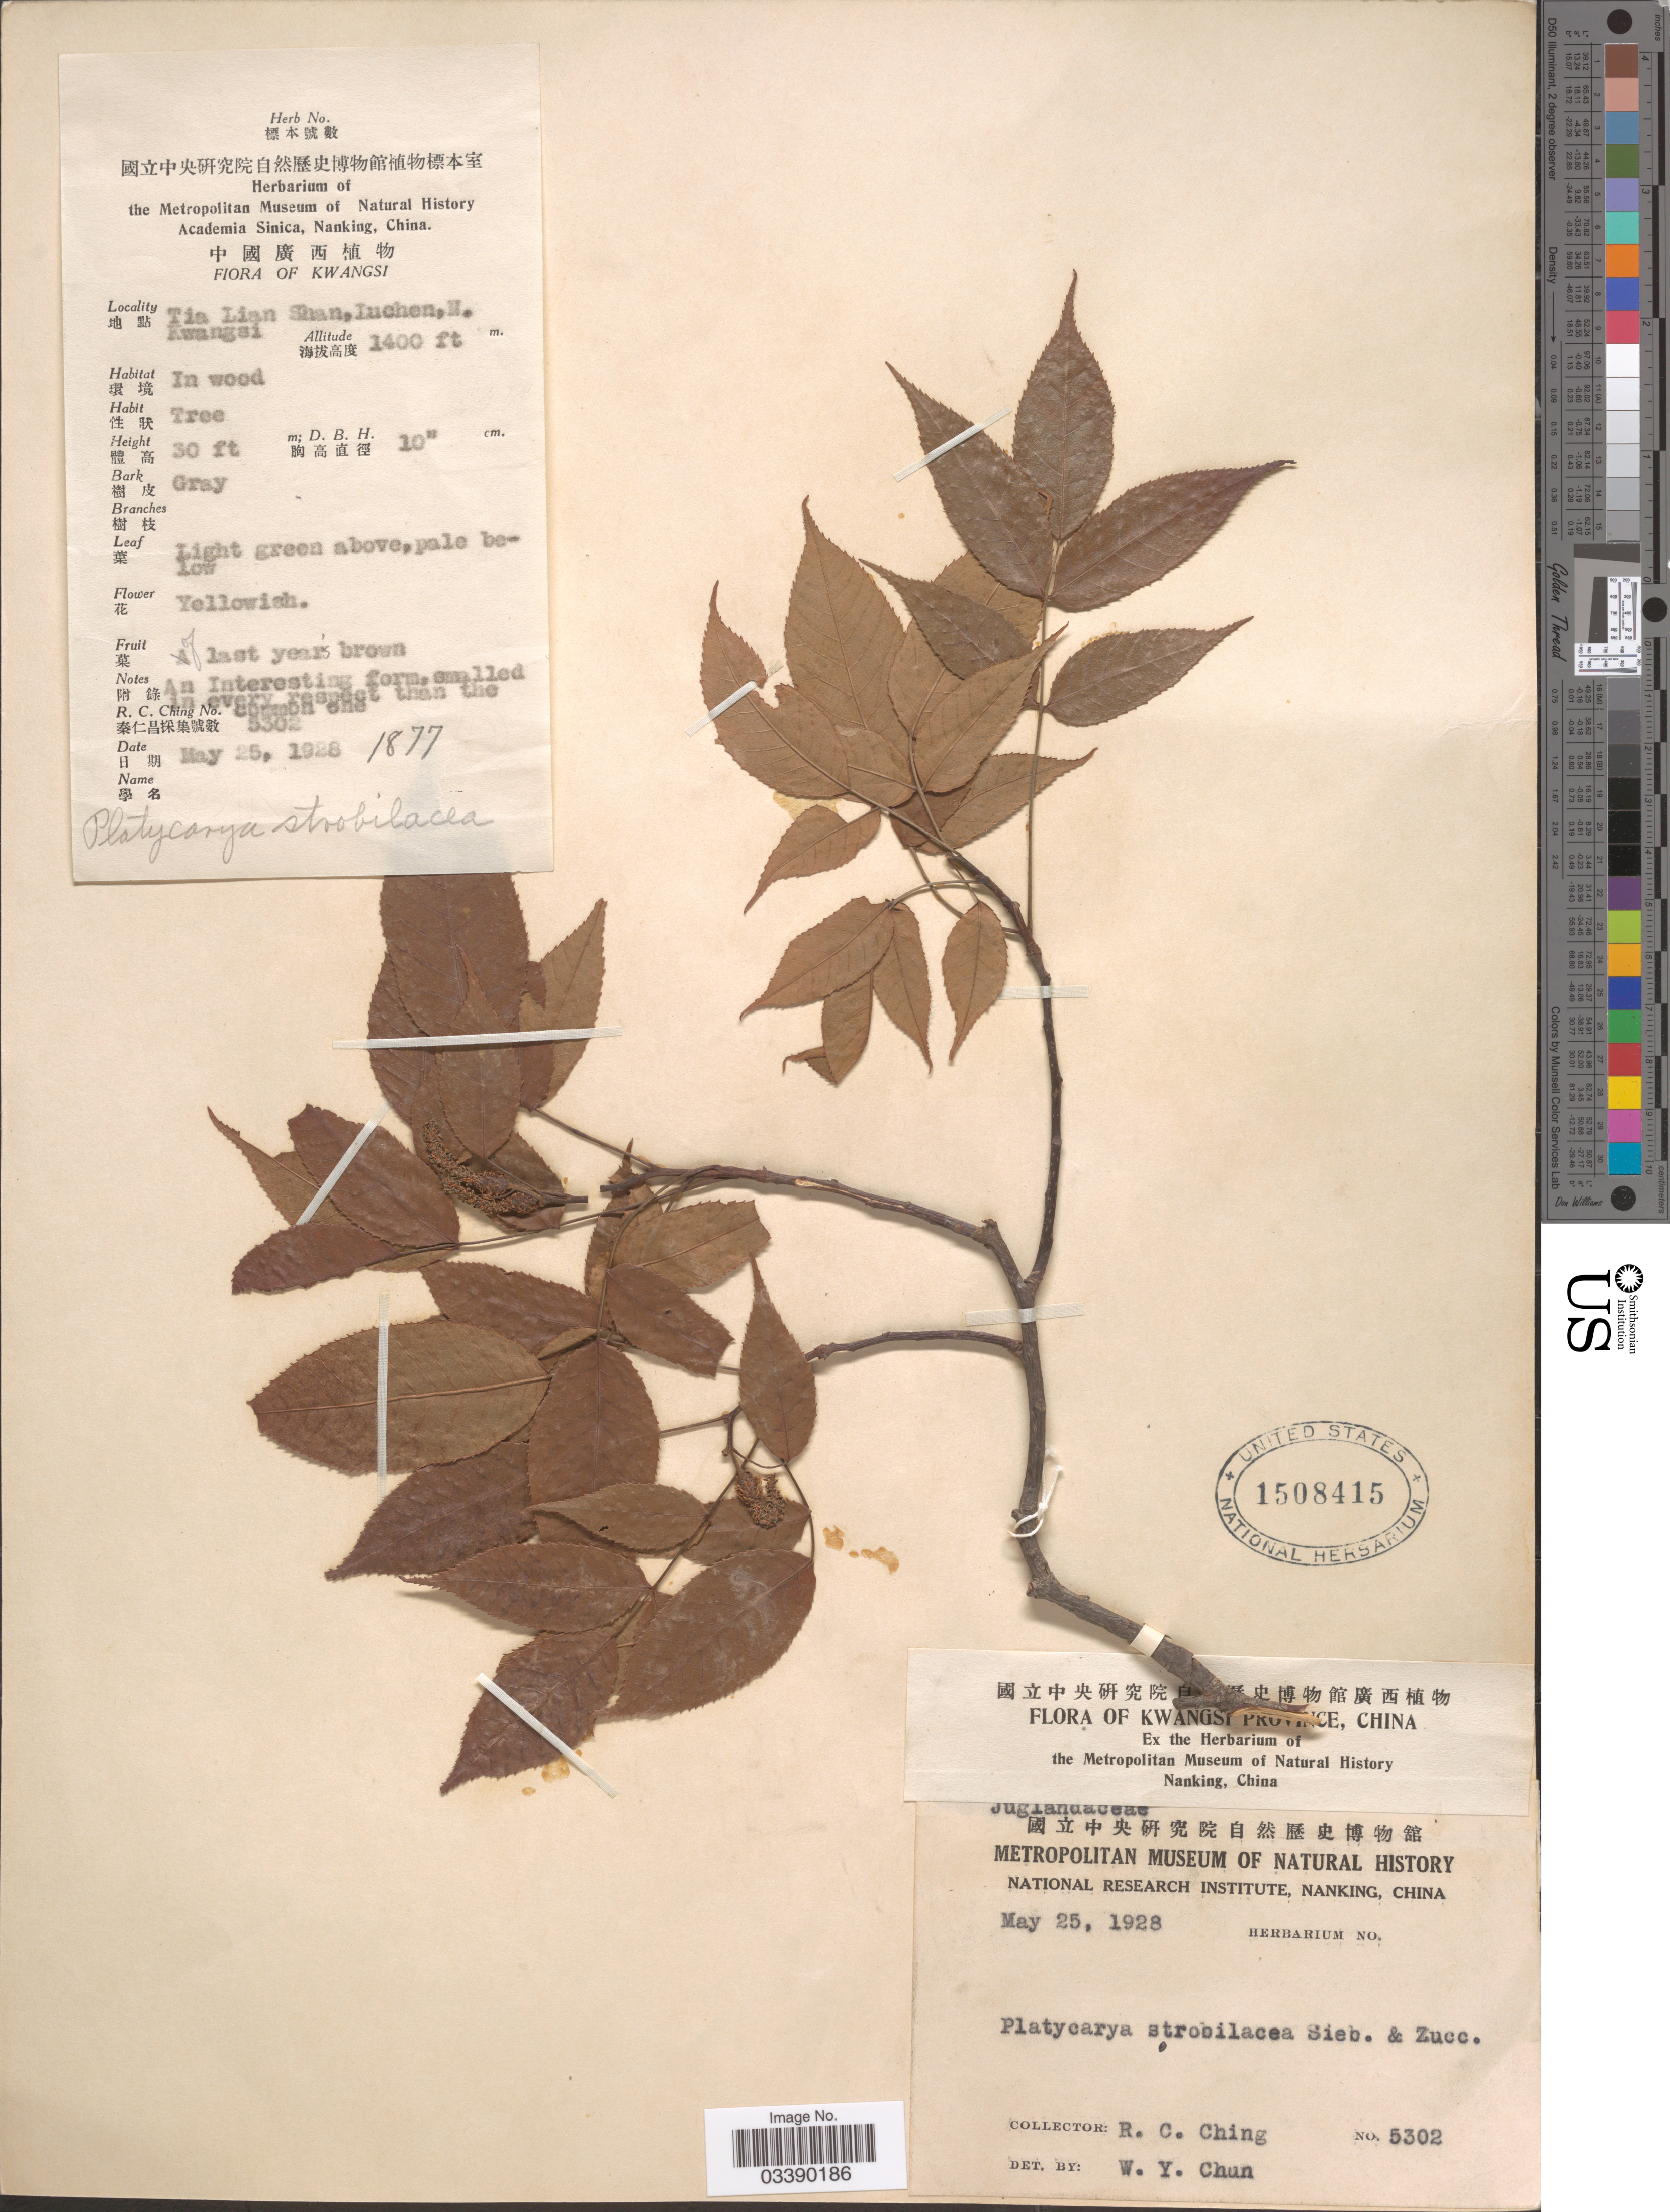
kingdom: Plantae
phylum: Tracheophyta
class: Magnoliopsida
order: Fagales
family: Juglandaceae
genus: Platycarya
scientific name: Platycarya strobilacea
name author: Siebold & Zucc.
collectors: R. C. Ching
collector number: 5302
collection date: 1928-05-25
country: China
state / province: Guangxi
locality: Kwangsi Province. Tia Lian Shan, Luchen N. Kwangsi.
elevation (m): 427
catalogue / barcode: US 1508415